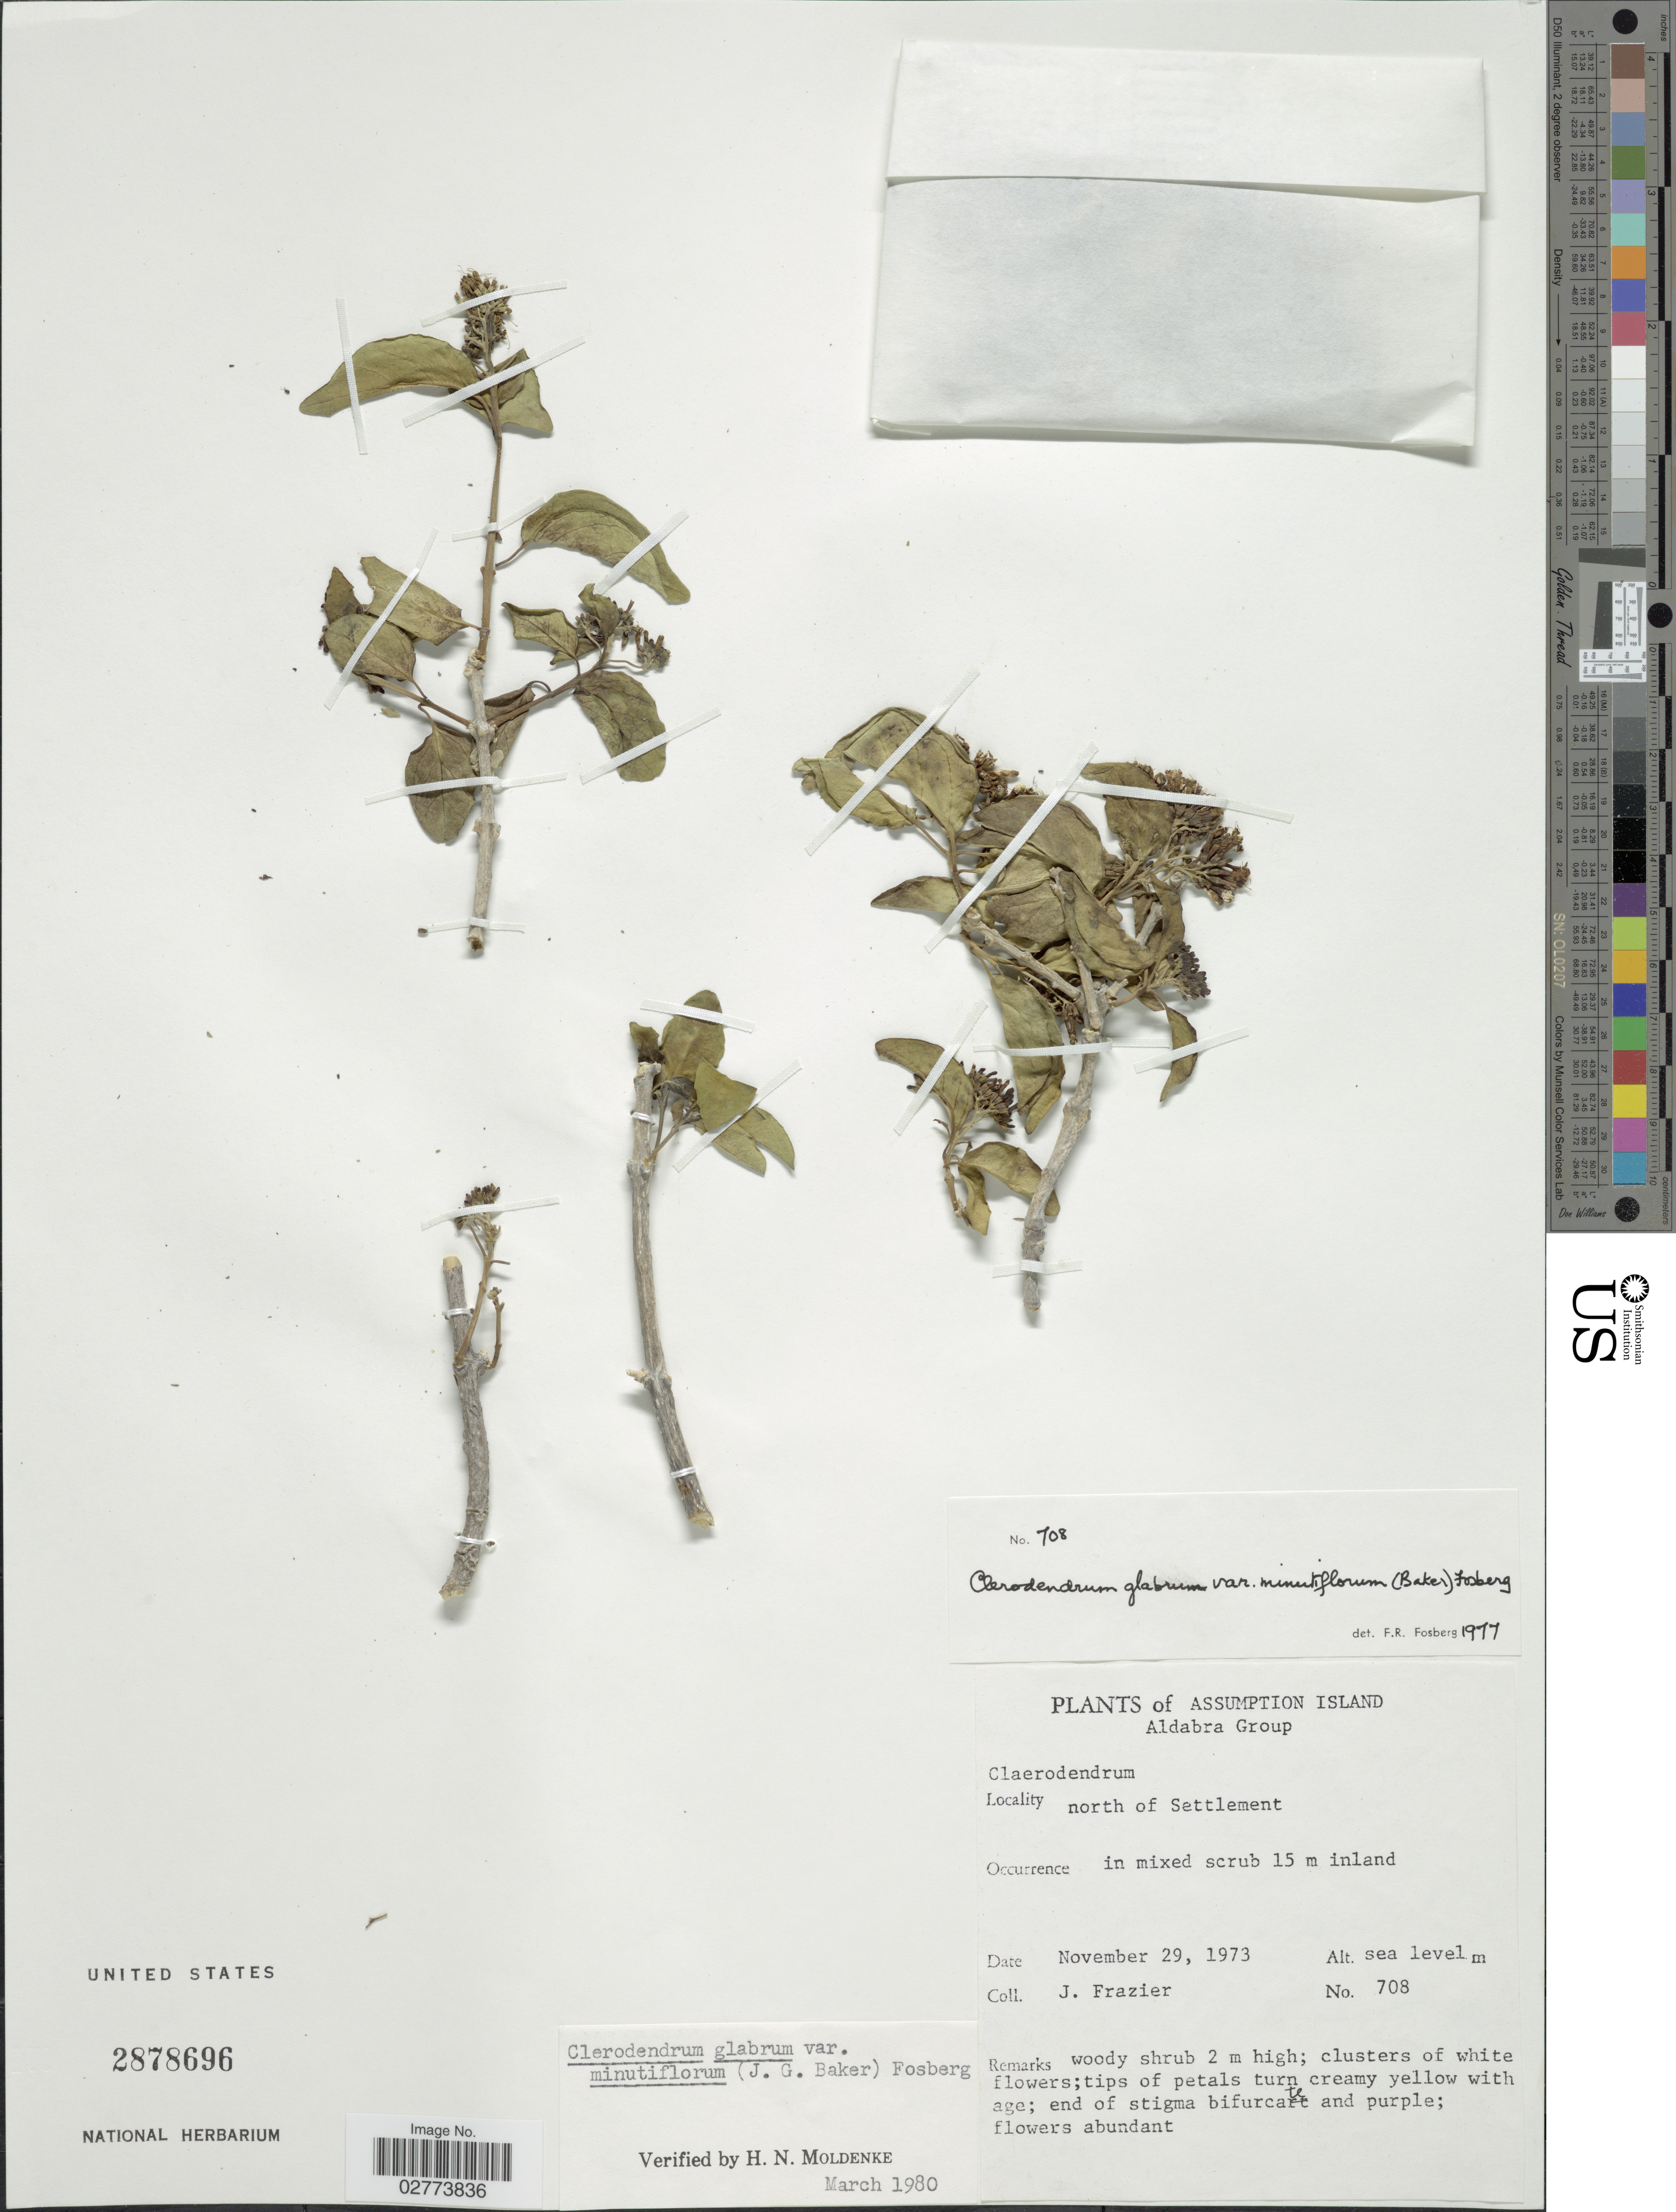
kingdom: Plantae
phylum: Tracheophyta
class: Magnoliopsida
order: Lamiales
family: Lamiaceae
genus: Clerodendrum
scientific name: Clerodendrum glabrum var. minutiflorum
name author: (Baker) Fosberg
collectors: J. Frazier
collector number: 708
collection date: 1973-11-29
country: Seychelles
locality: Assumption Island, Aldabra Group, north of Settlement.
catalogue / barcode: US 2878696